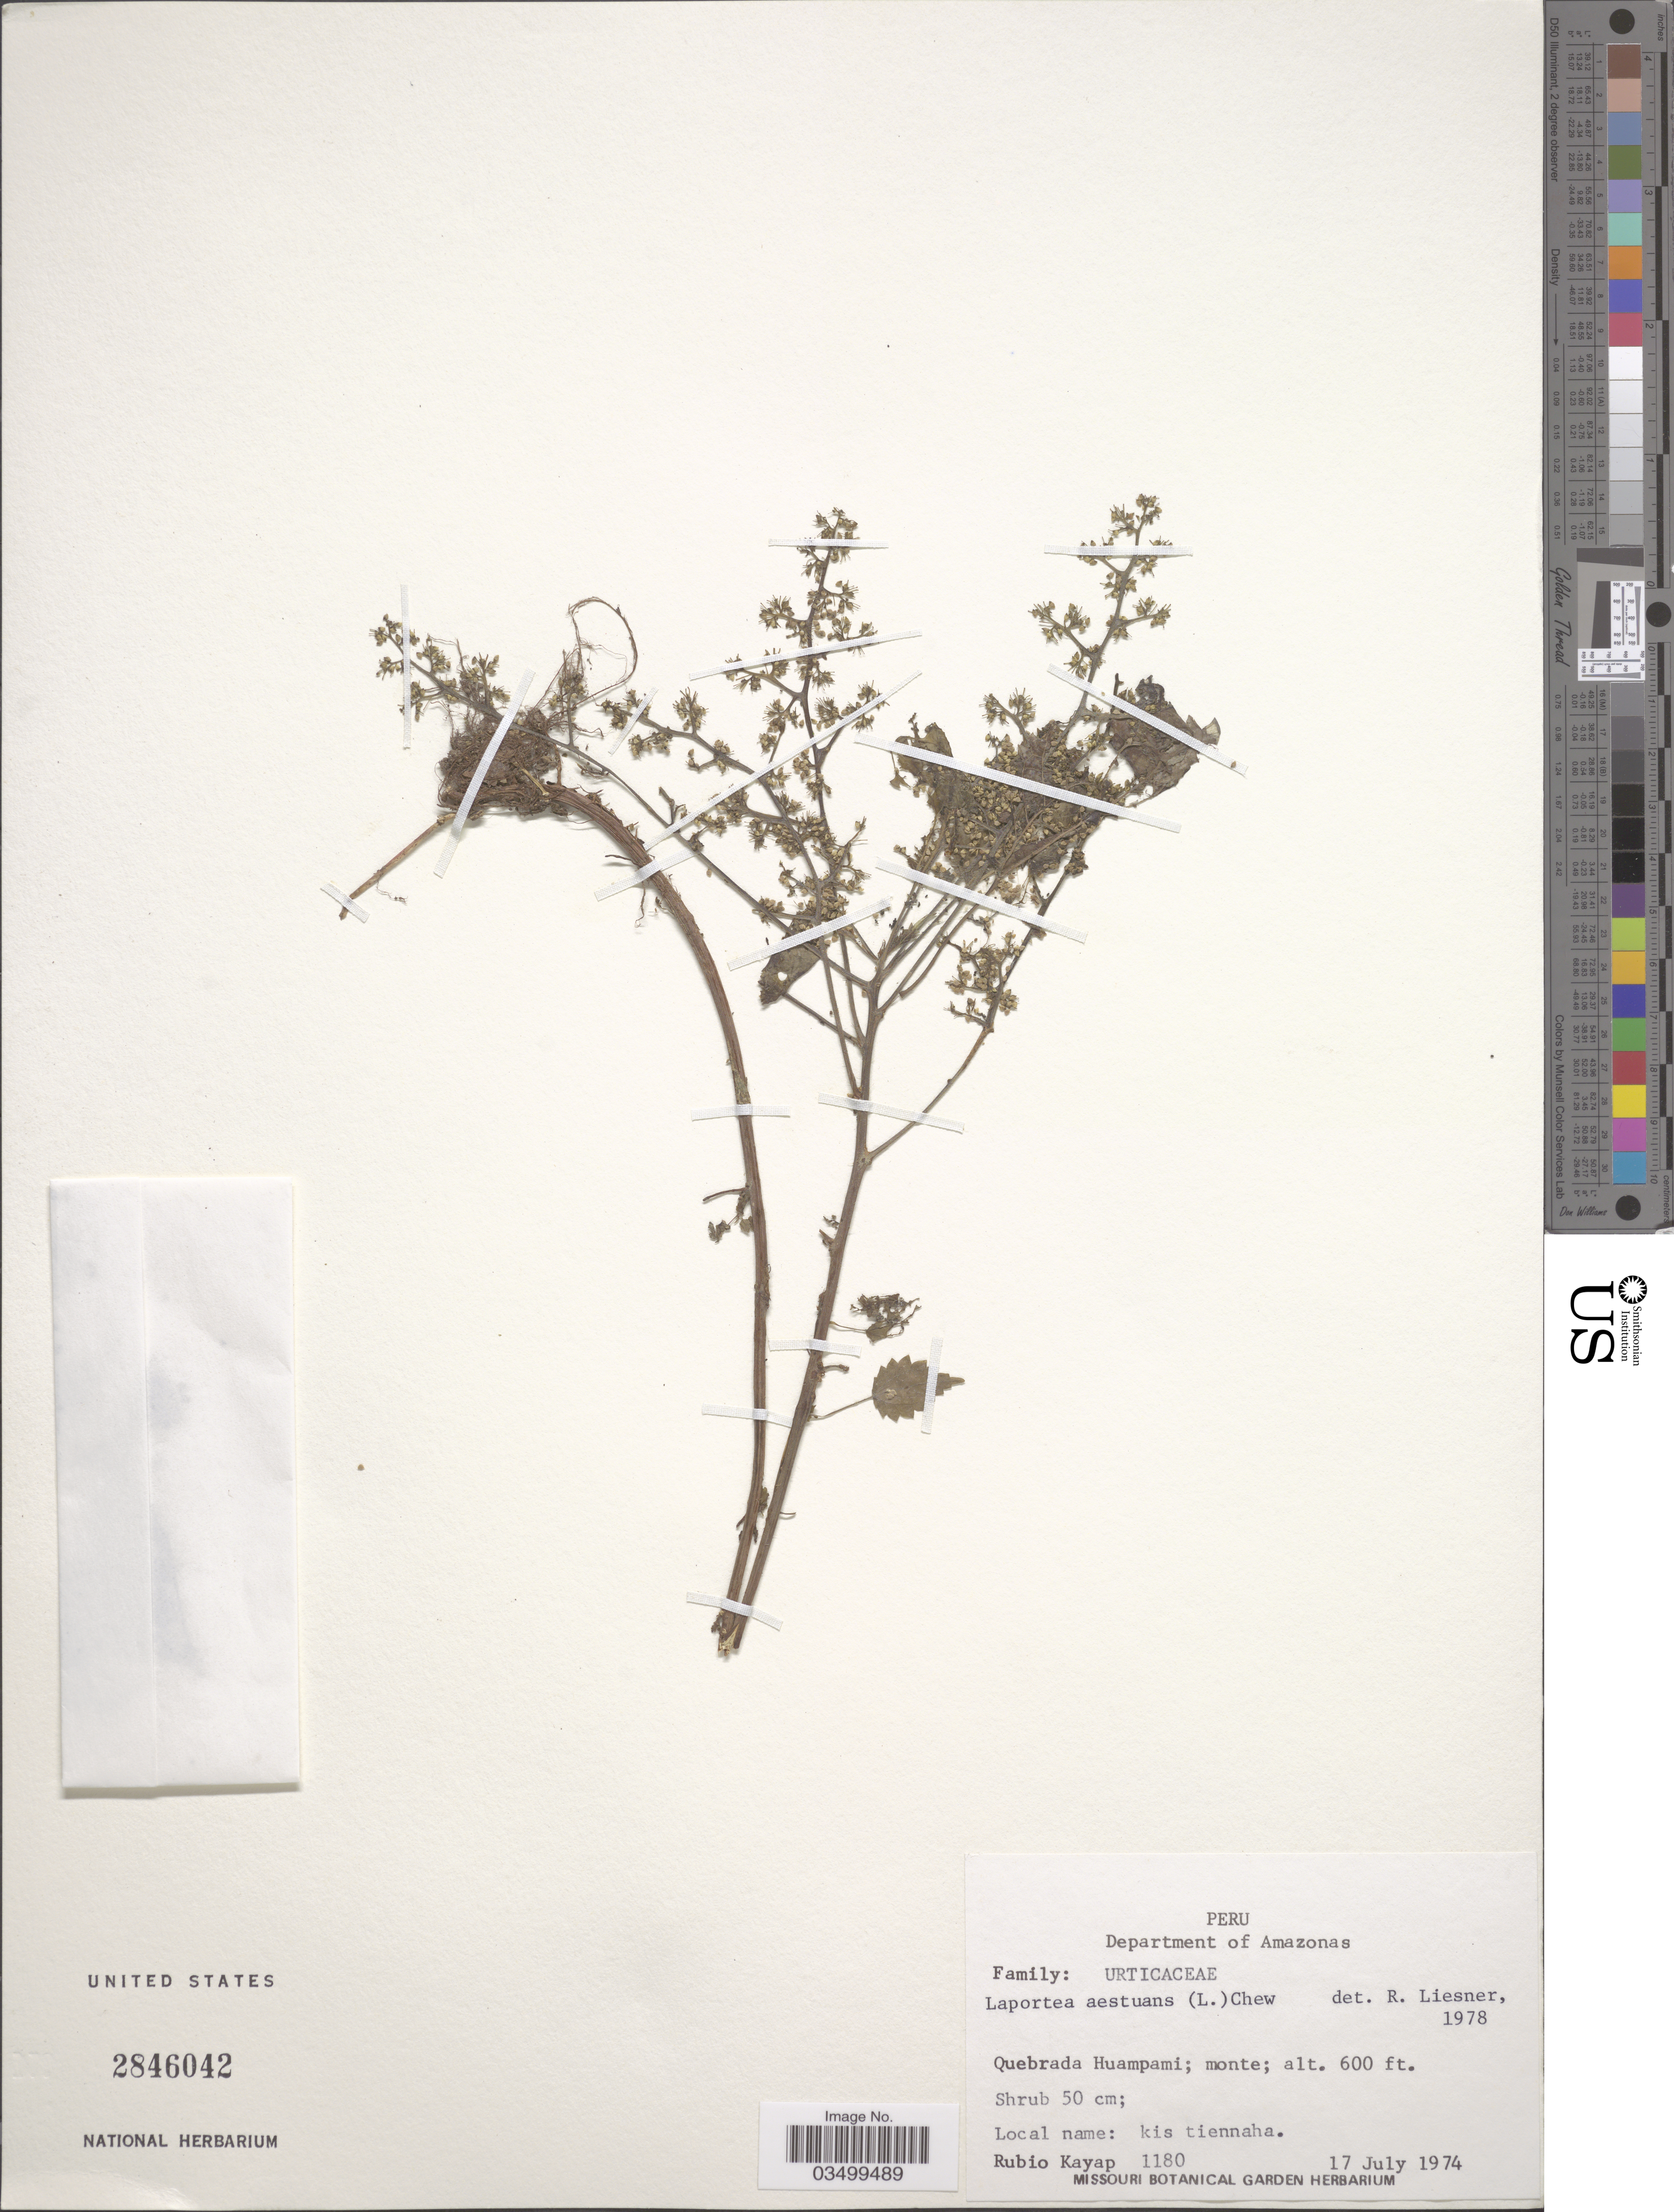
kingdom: Plantae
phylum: Tracheophyta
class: Magnoliopsida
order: Rosales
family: Urticaceae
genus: Laportea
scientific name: Laportea aestuans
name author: (L.) Chew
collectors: R. Kayap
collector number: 1180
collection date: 1974-07-17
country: Peru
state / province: Amazonas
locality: Department of Amazonas. Quebrada Huampami.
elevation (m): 183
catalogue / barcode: US 2846042